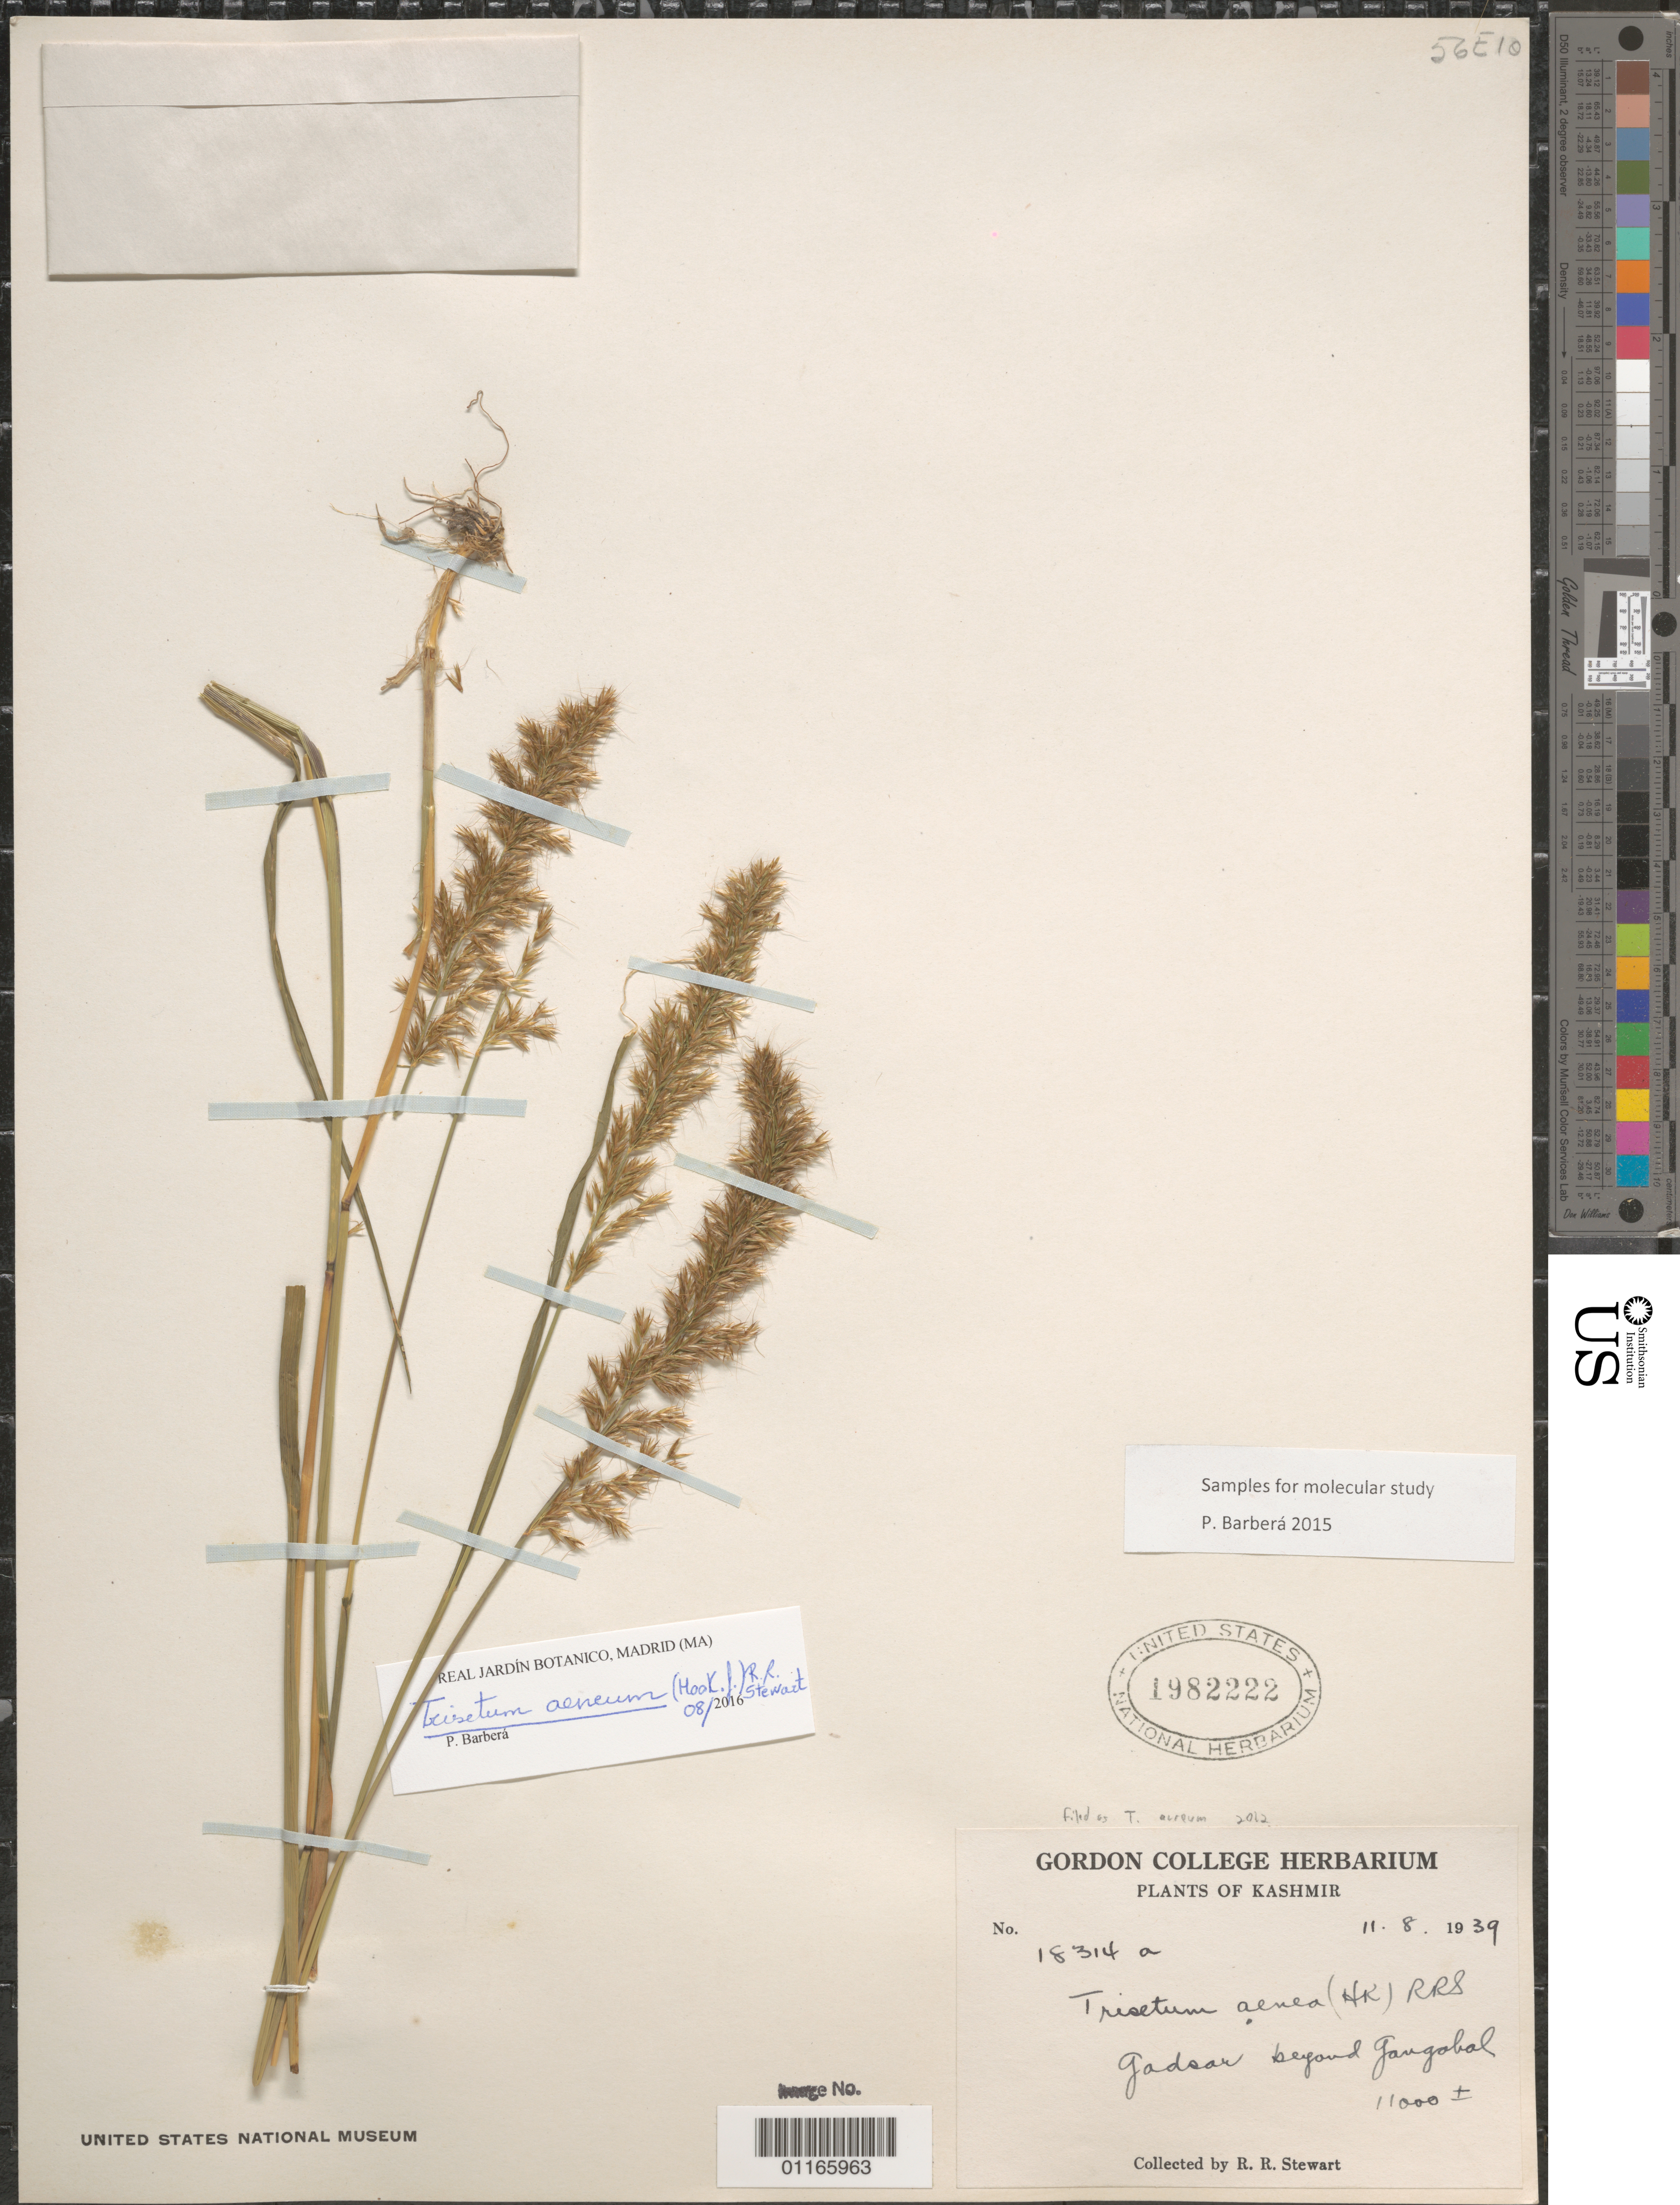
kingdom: Plantae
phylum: Tracheophyta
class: Liliopsida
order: Poales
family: Poaceae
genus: Sibirotrisetum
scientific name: Sibirotrisetum aeneum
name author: (Hook. f.) Barberá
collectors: R. R. Stewart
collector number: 18314a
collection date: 1939-08-11 or 1939-11-08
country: India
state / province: Jammu and Kashmir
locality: gadsar beyond gangabal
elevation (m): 3353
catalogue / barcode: US 1982222